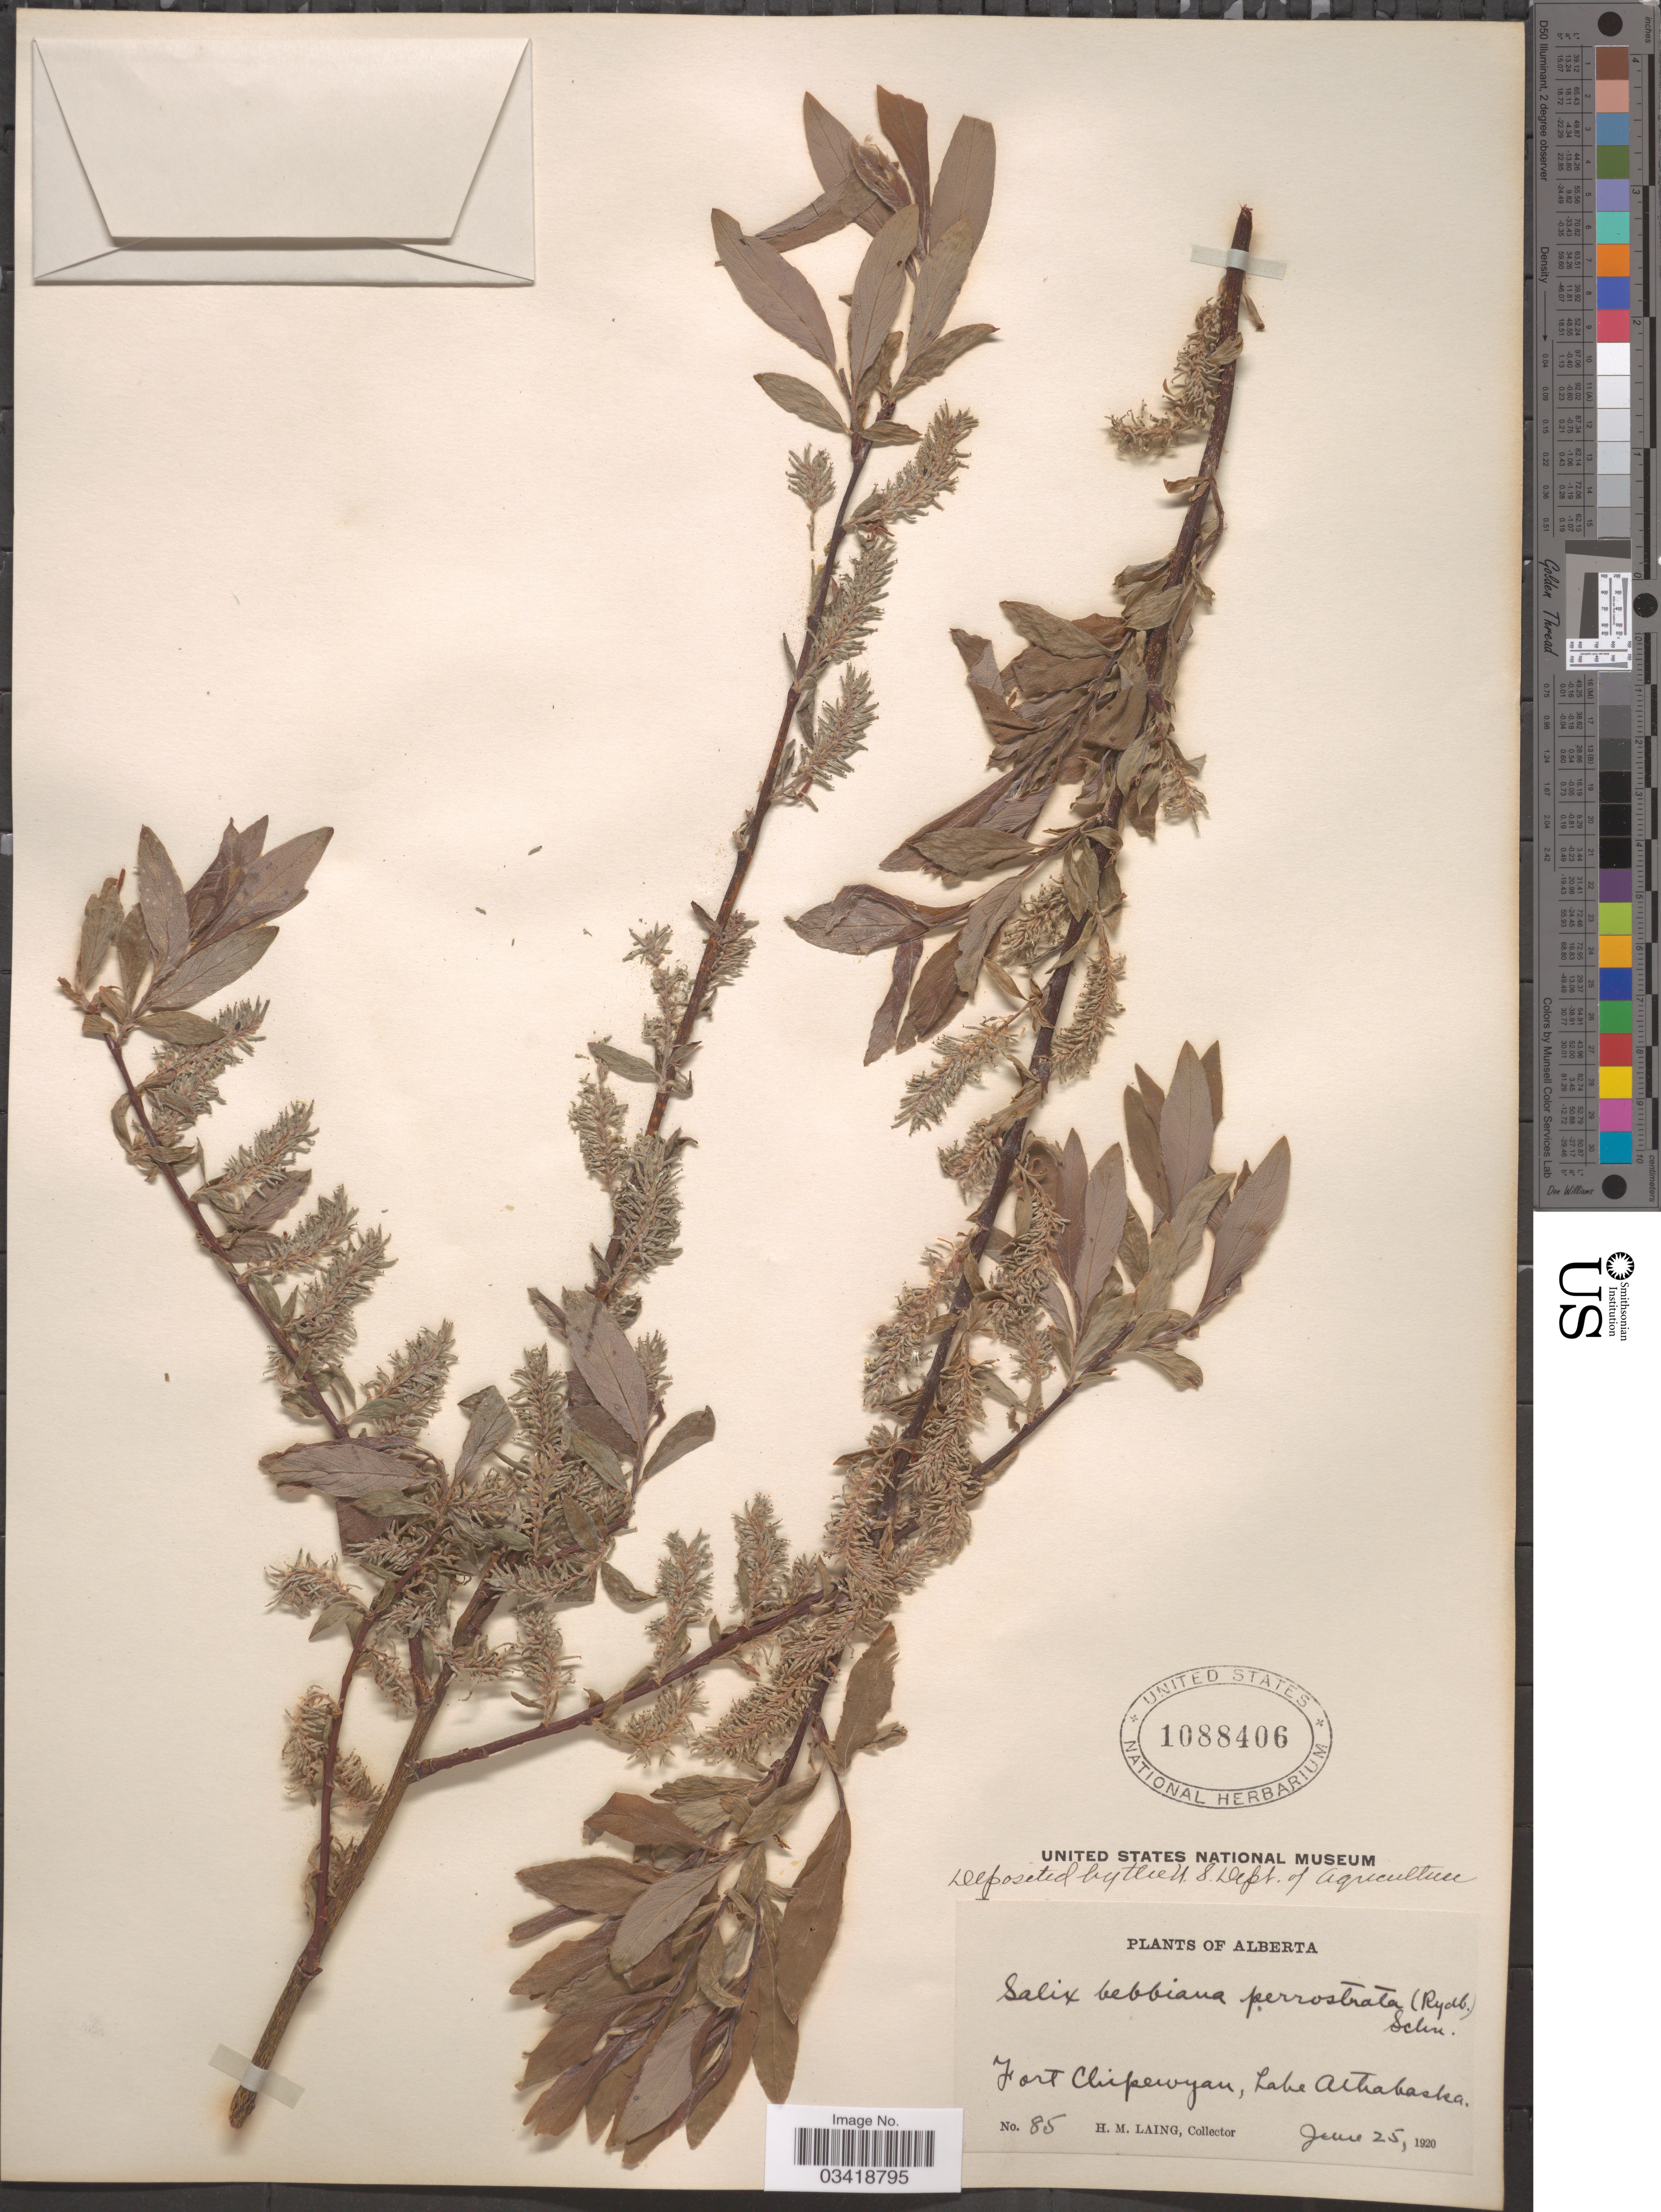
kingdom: Plantae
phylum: Tracheophyta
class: Magnoliopsida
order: Malpighiales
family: Salicaceae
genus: Salix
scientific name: Salix bebbiana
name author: Sarg.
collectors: H. Laing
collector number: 85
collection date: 1920-06-25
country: Canada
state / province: Alberta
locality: Fort Chipewyan, Lake Athabaska.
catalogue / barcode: US 1088406